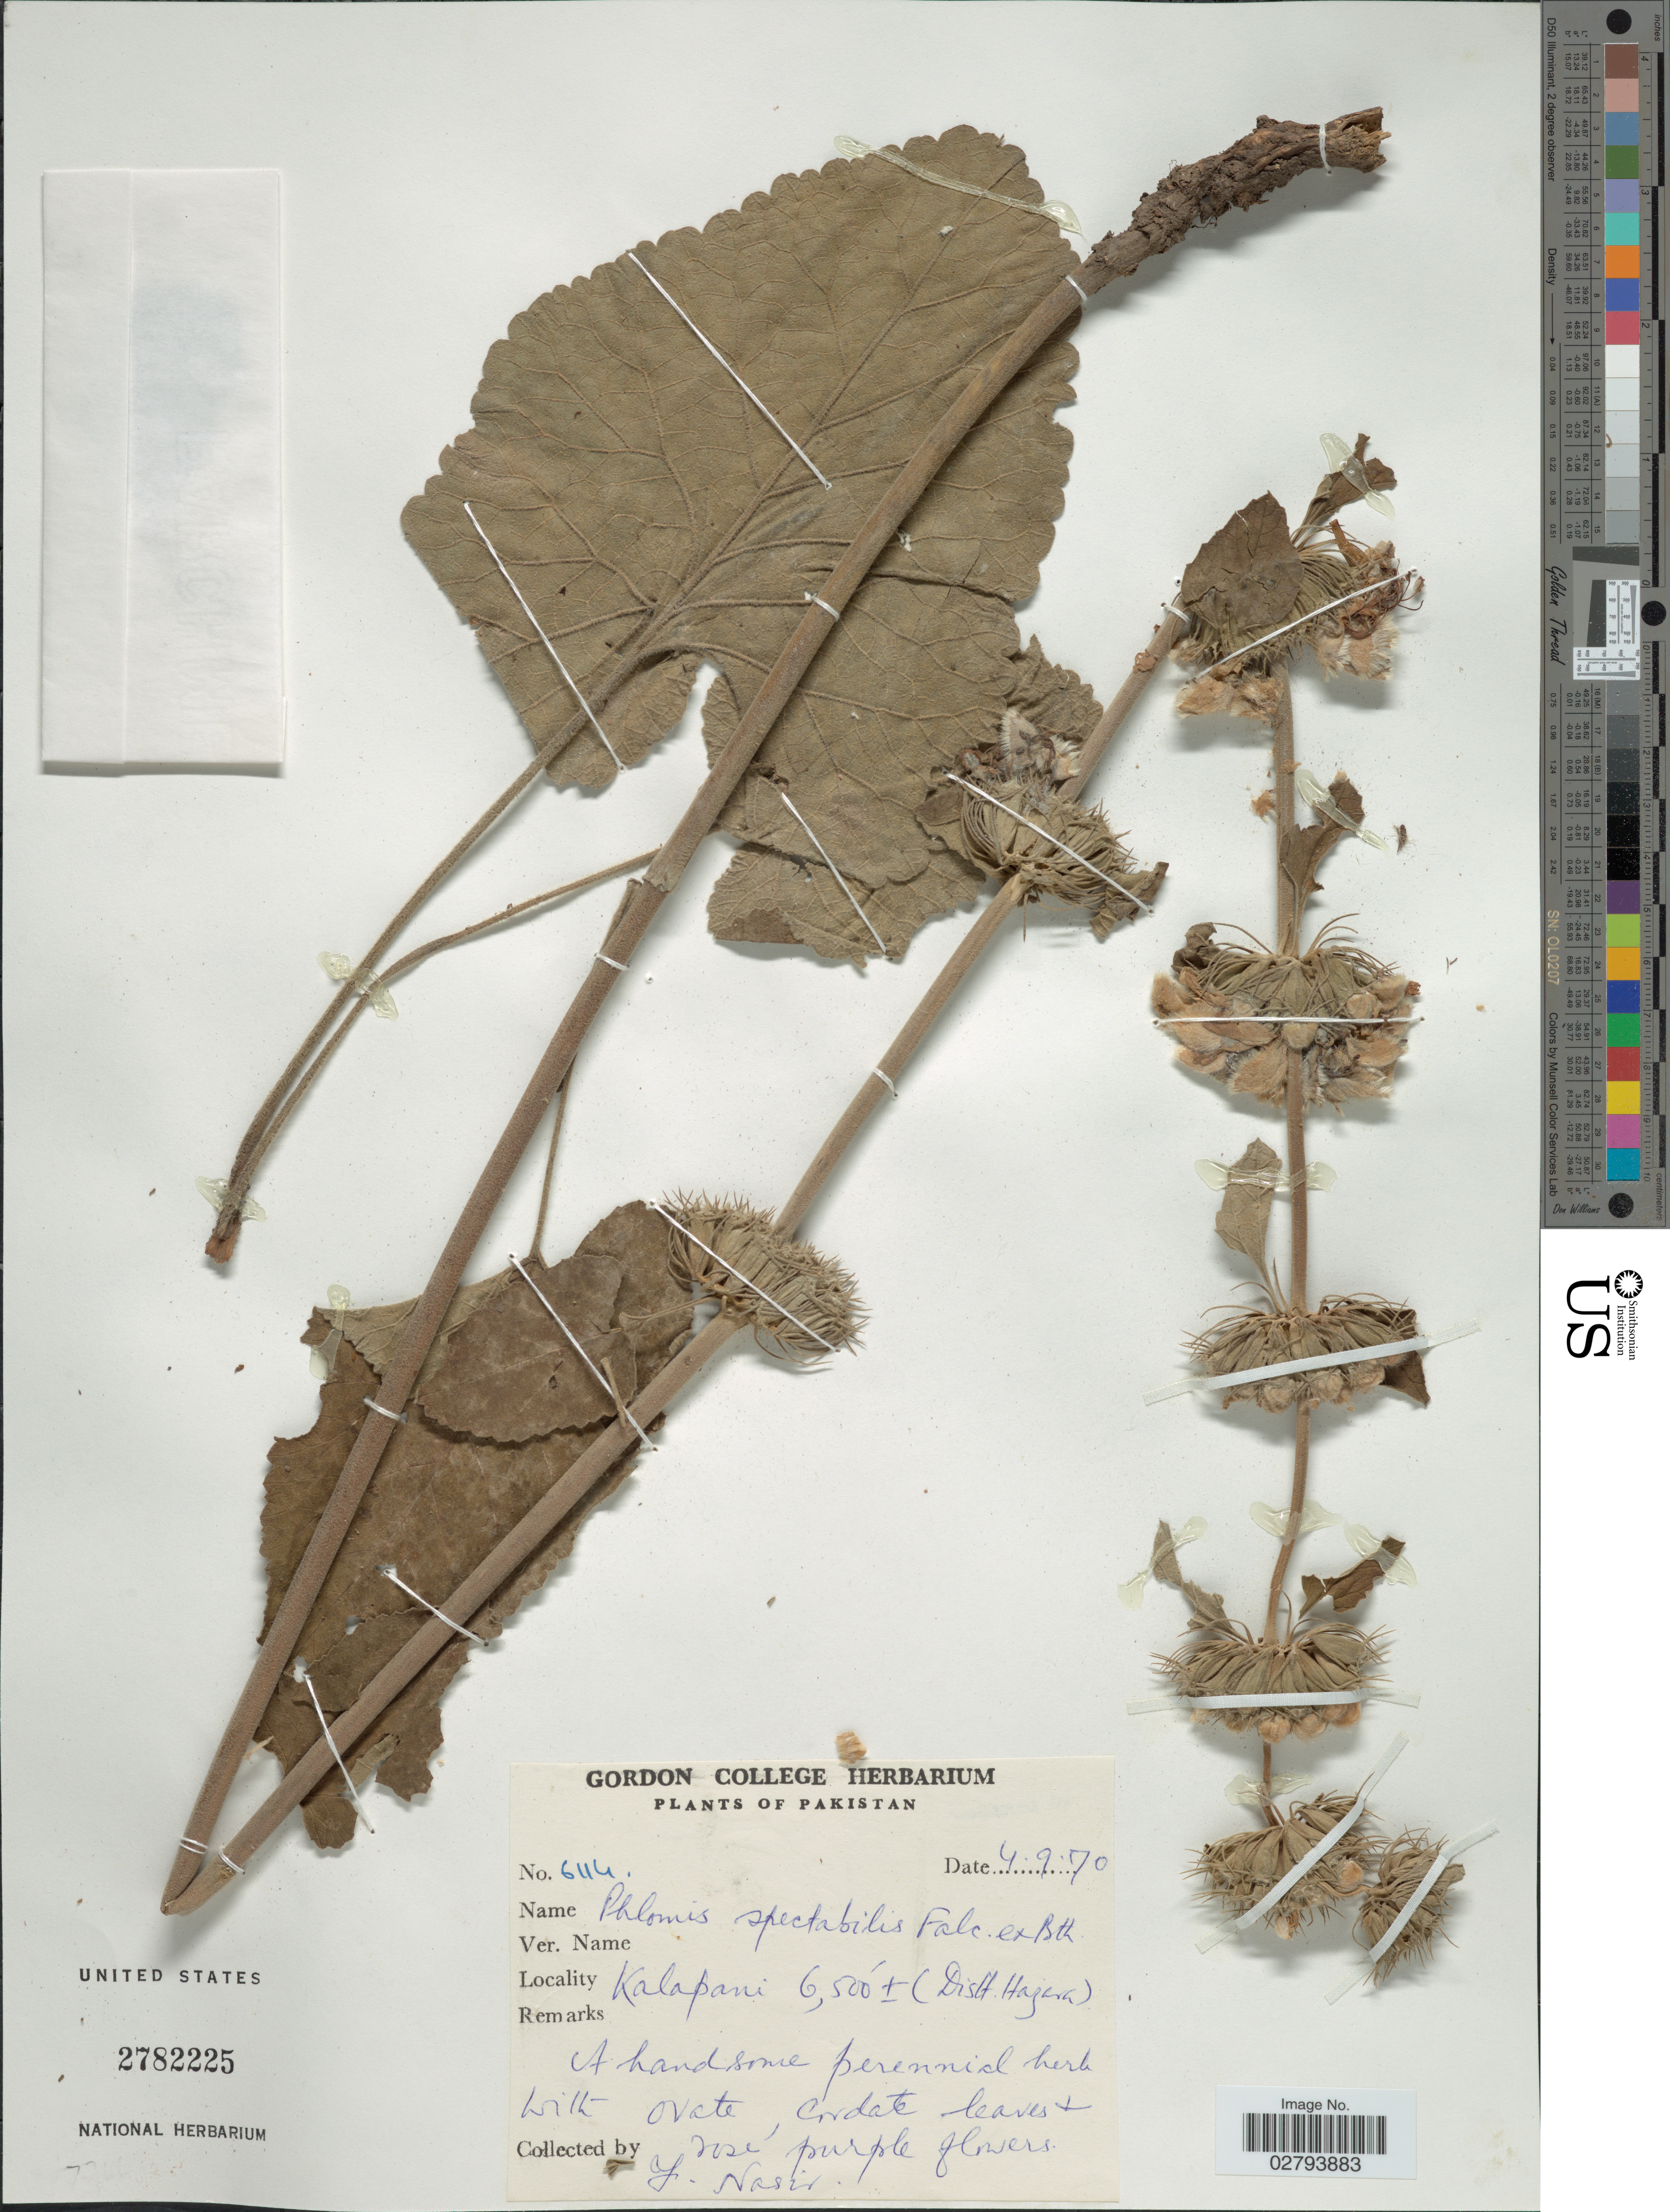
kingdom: Plantae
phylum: Tracheophyta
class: Magnoliopsida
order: Lamiales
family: Lamiaceae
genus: Phlomoides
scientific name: Phlomoides spectabilis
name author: (Falc. ex Benth.) Kamelin & Makhm.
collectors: Y. Nasir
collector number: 6114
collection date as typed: Transcribed d/m/y: 4/9/70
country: Pakistan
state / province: Khyber Pakhtunkhwa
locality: Kalapani (Dist. Hazara)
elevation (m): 1981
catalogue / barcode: US 2782225